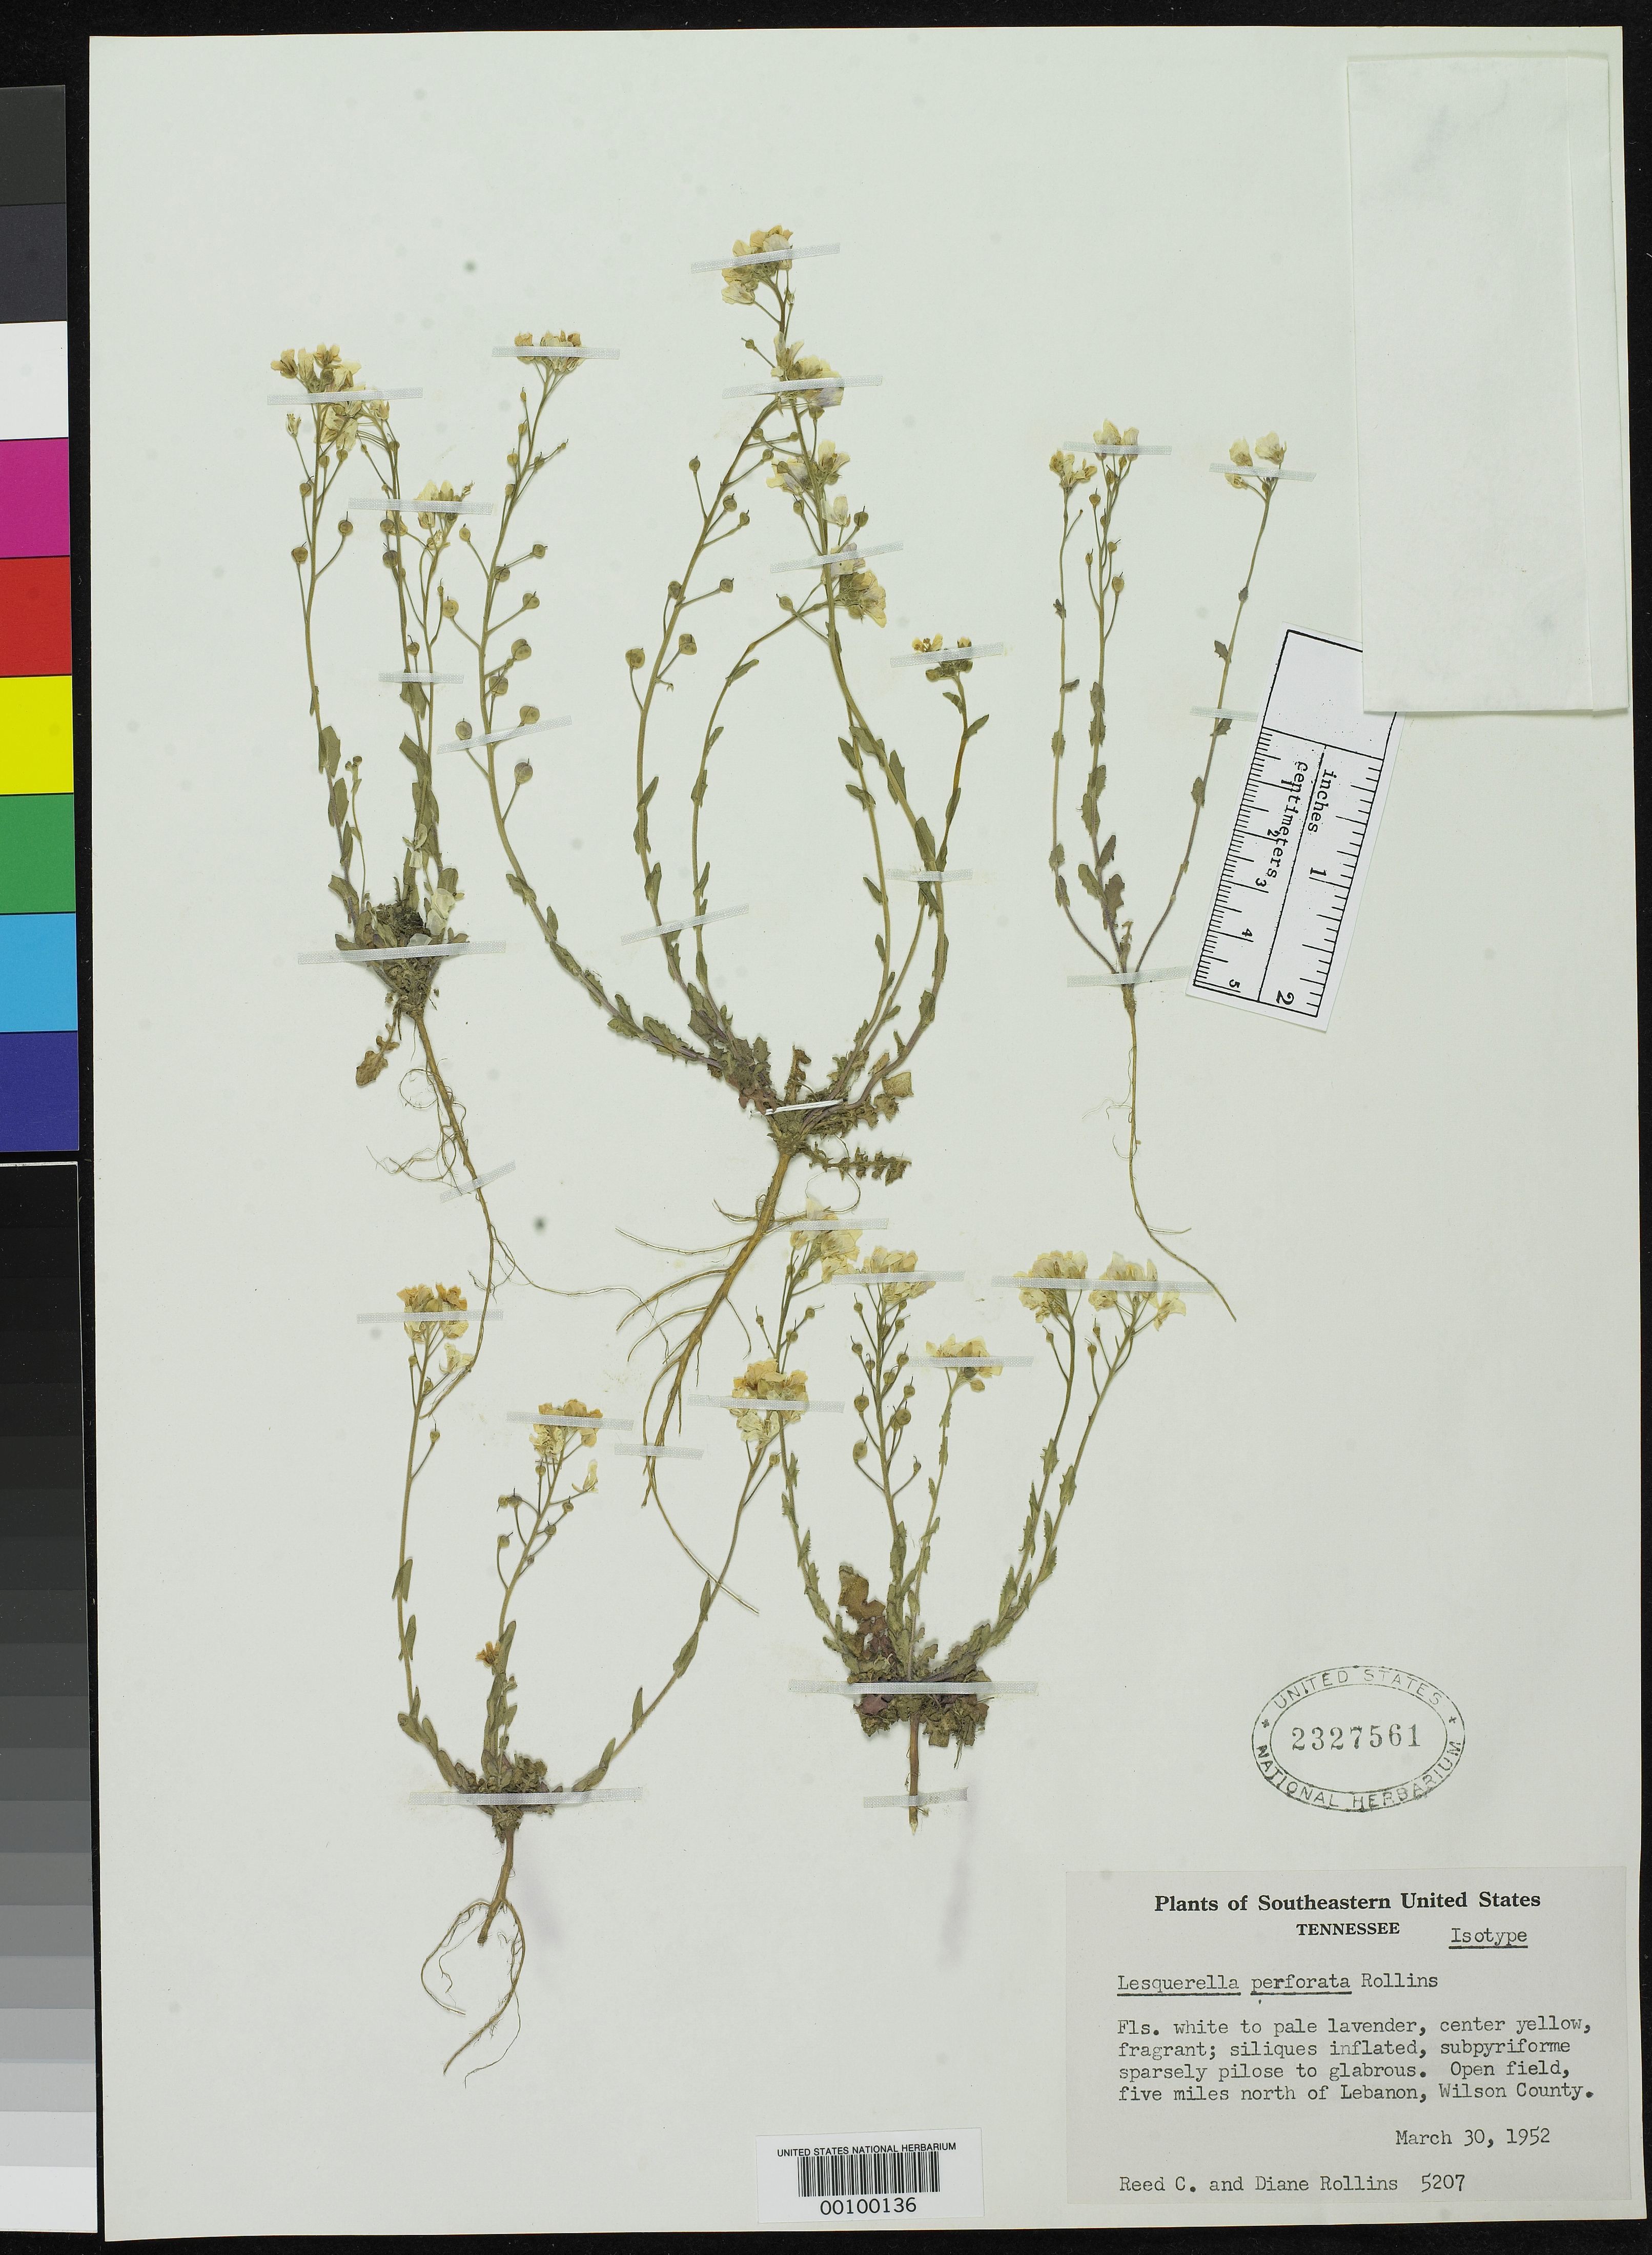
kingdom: Plantae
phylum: Tracheophyta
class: Magnoliopsida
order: Brassicales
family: Brassicaceae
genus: Lesquerella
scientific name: Lesquerella perforata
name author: Rollins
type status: Isotype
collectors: R. C. Rollins & D. Rollins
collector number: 5270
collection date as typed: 30 Mar 1952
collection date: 1952-03-30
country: United States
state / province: Tennessee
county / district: Wilson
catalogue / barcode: US 2327561